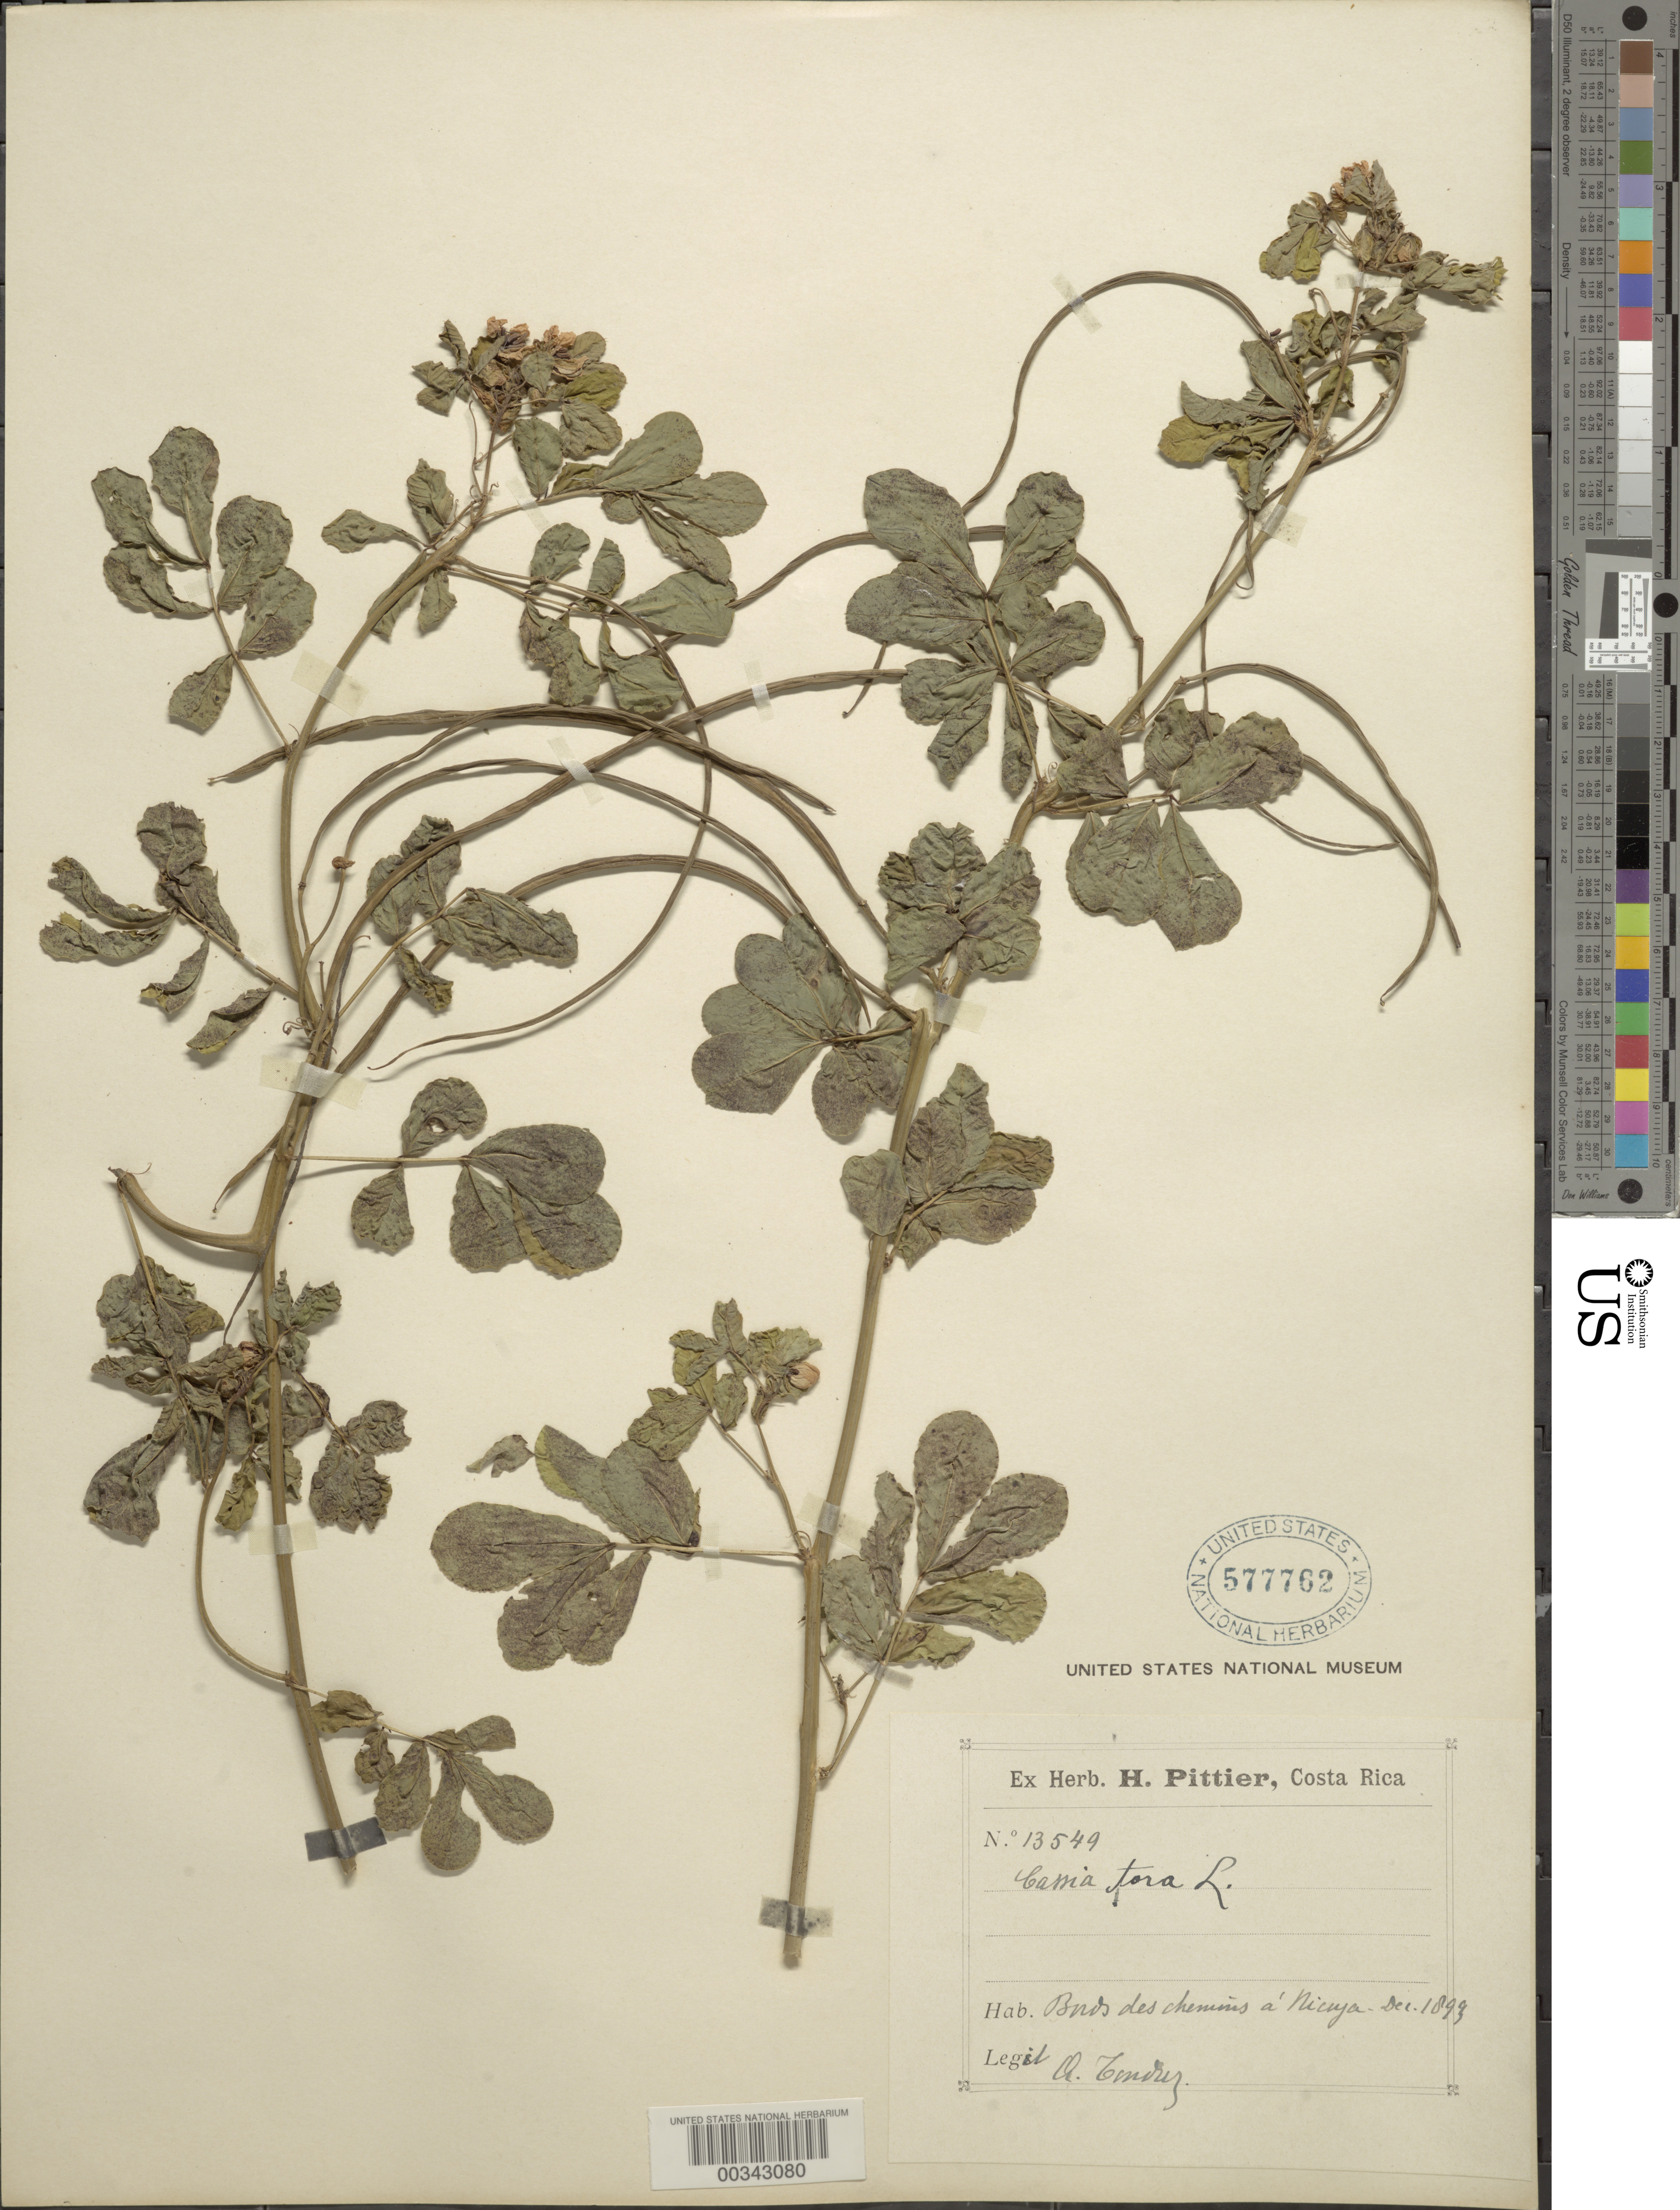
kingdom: Plantae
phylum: Tracheophyta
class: Magnoliopsida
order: Fabales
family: Fabaceae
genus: Senna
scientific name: Senna obtusifolia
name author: (L.) H.S. Irwin & Barneby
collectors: A. Tonduz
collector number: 13549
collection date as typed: Dec 1899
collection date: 1899-12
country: Costa Rica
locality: Road to Nicoya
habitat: Edge of road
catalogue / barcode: US 577762